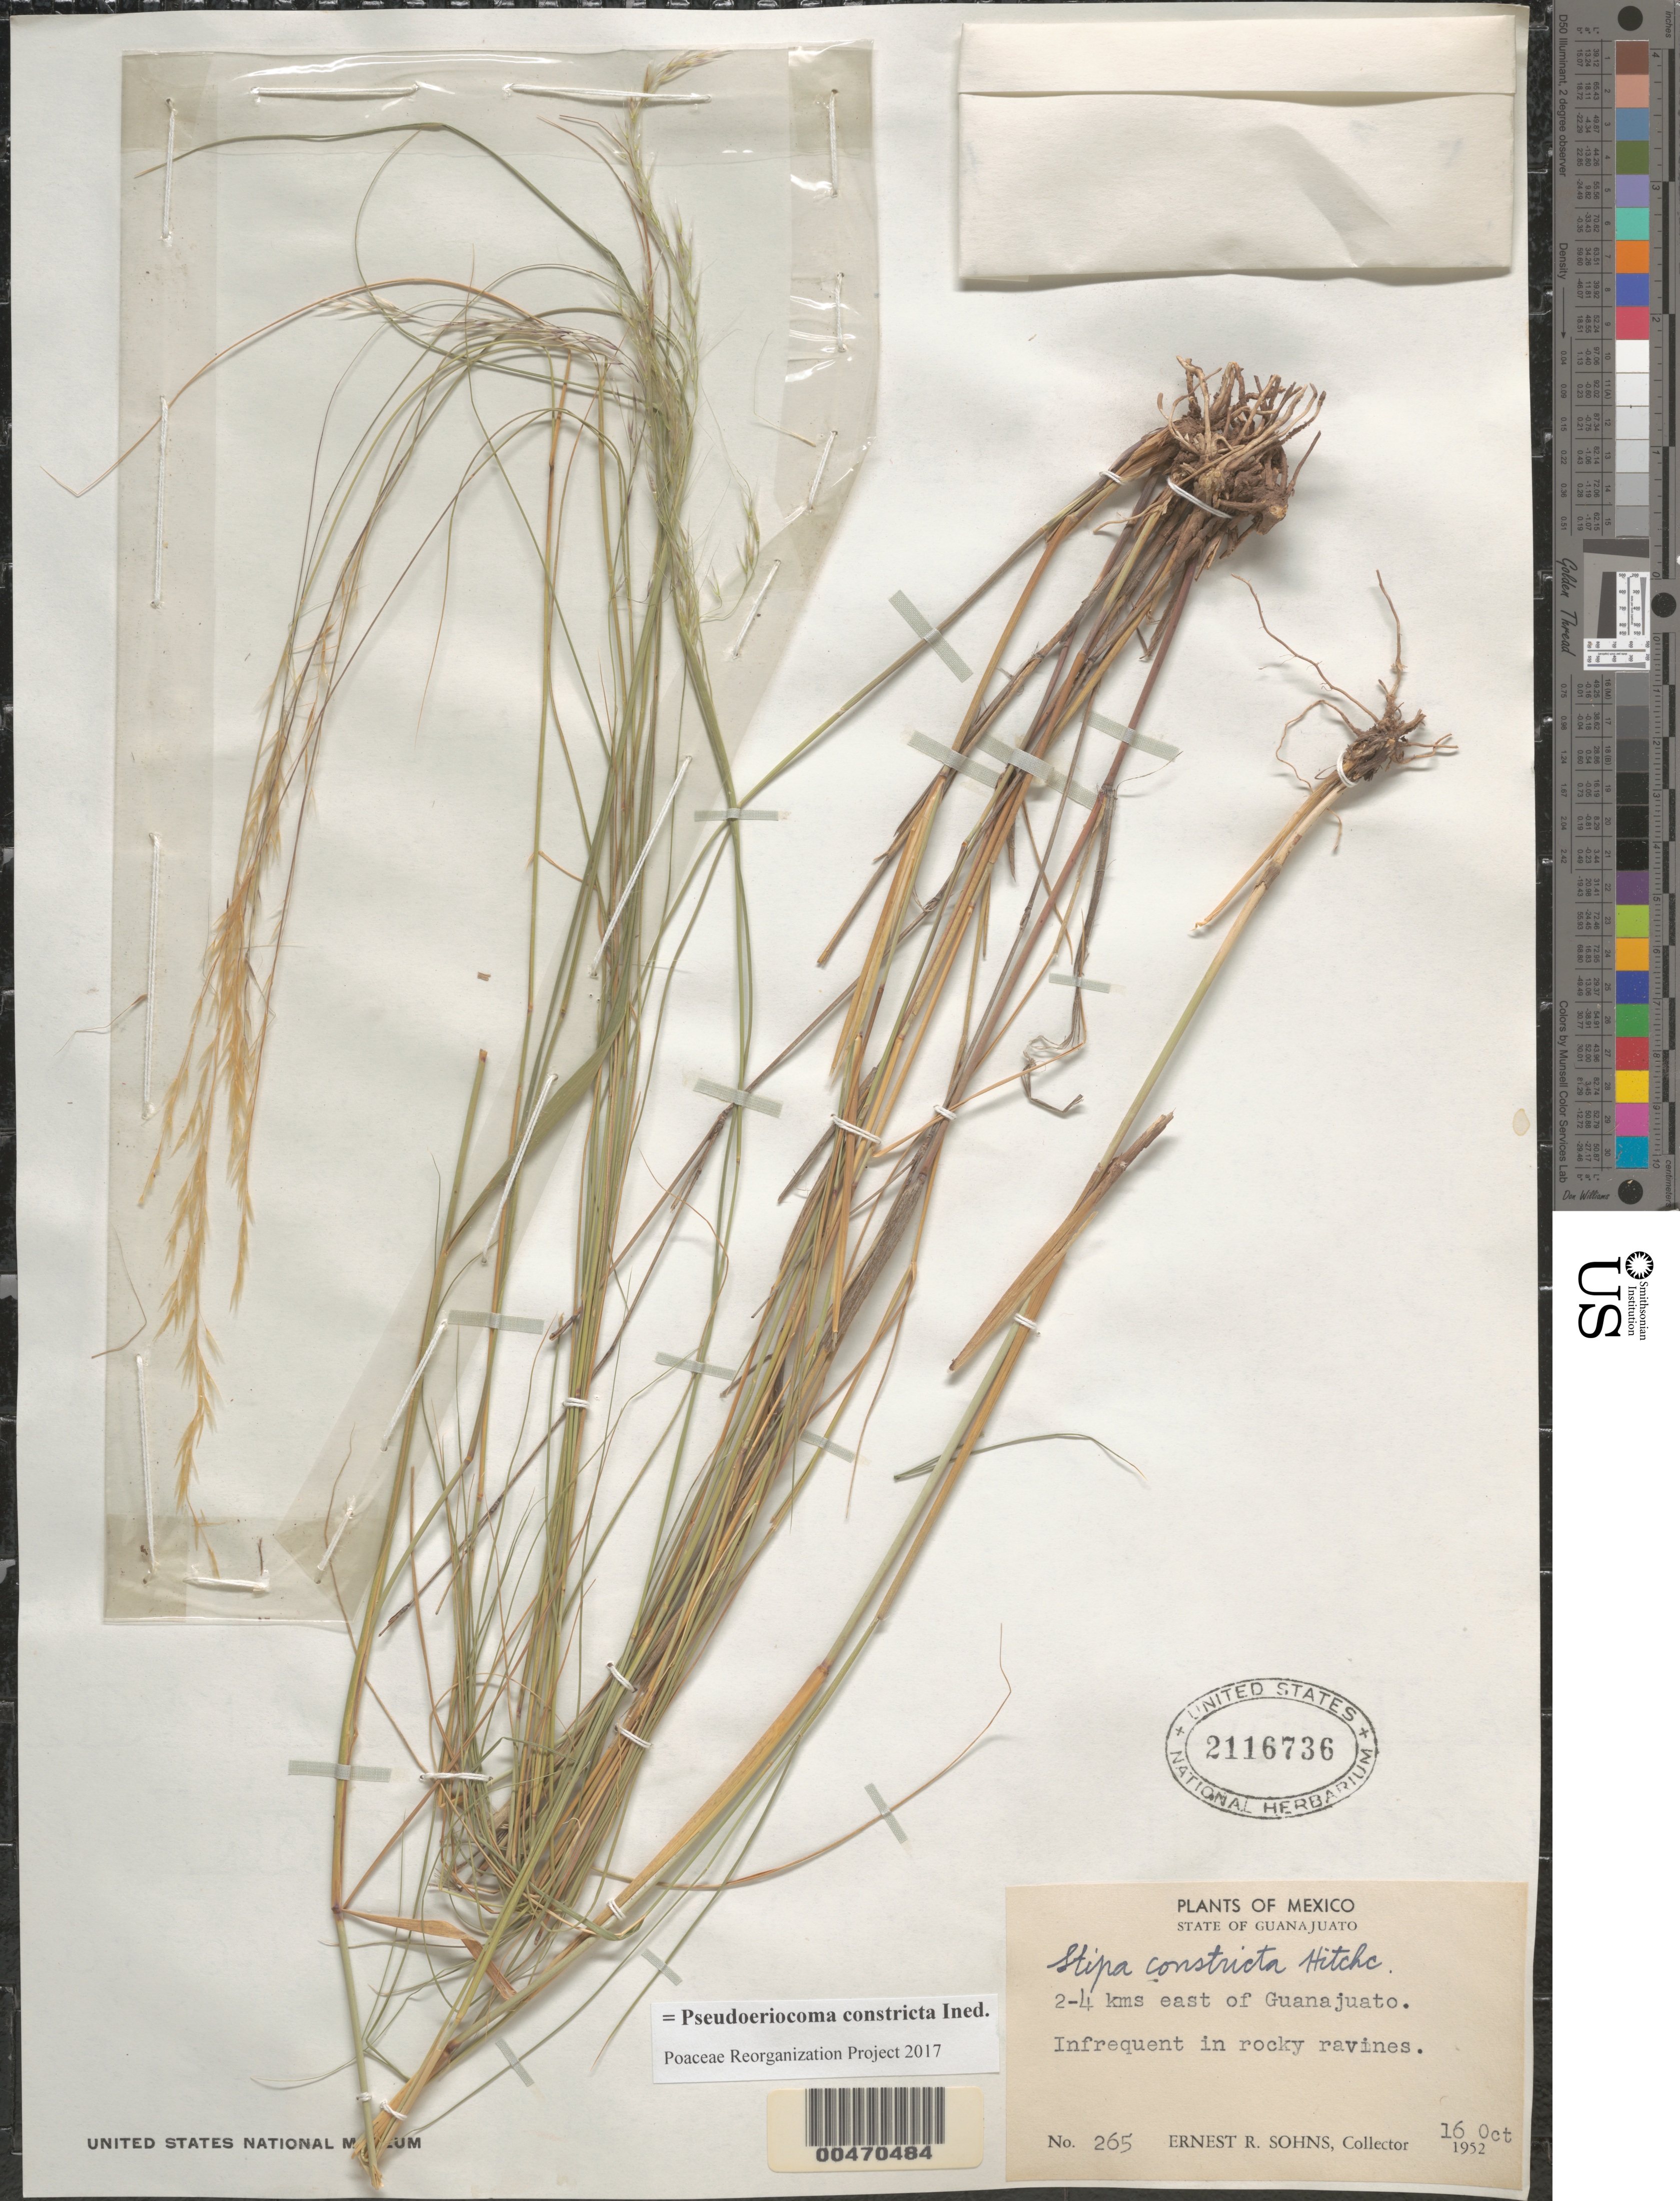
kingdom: Plantae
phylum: Tracheophyta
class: Liliopsida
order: Poales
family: Poaceae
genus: Pseudoeriocoma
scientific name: Pseudoeriocoma constricta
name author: (Kunth) Romasch.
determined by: Poaceae Reorganization Project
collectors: E. R. Sohns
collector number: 265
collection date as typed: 16 Oct 1952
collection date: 1952-10-16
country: Mexico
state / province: Guanajuato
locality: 2-4 km E of Guanajuato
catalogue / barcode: US 2116736